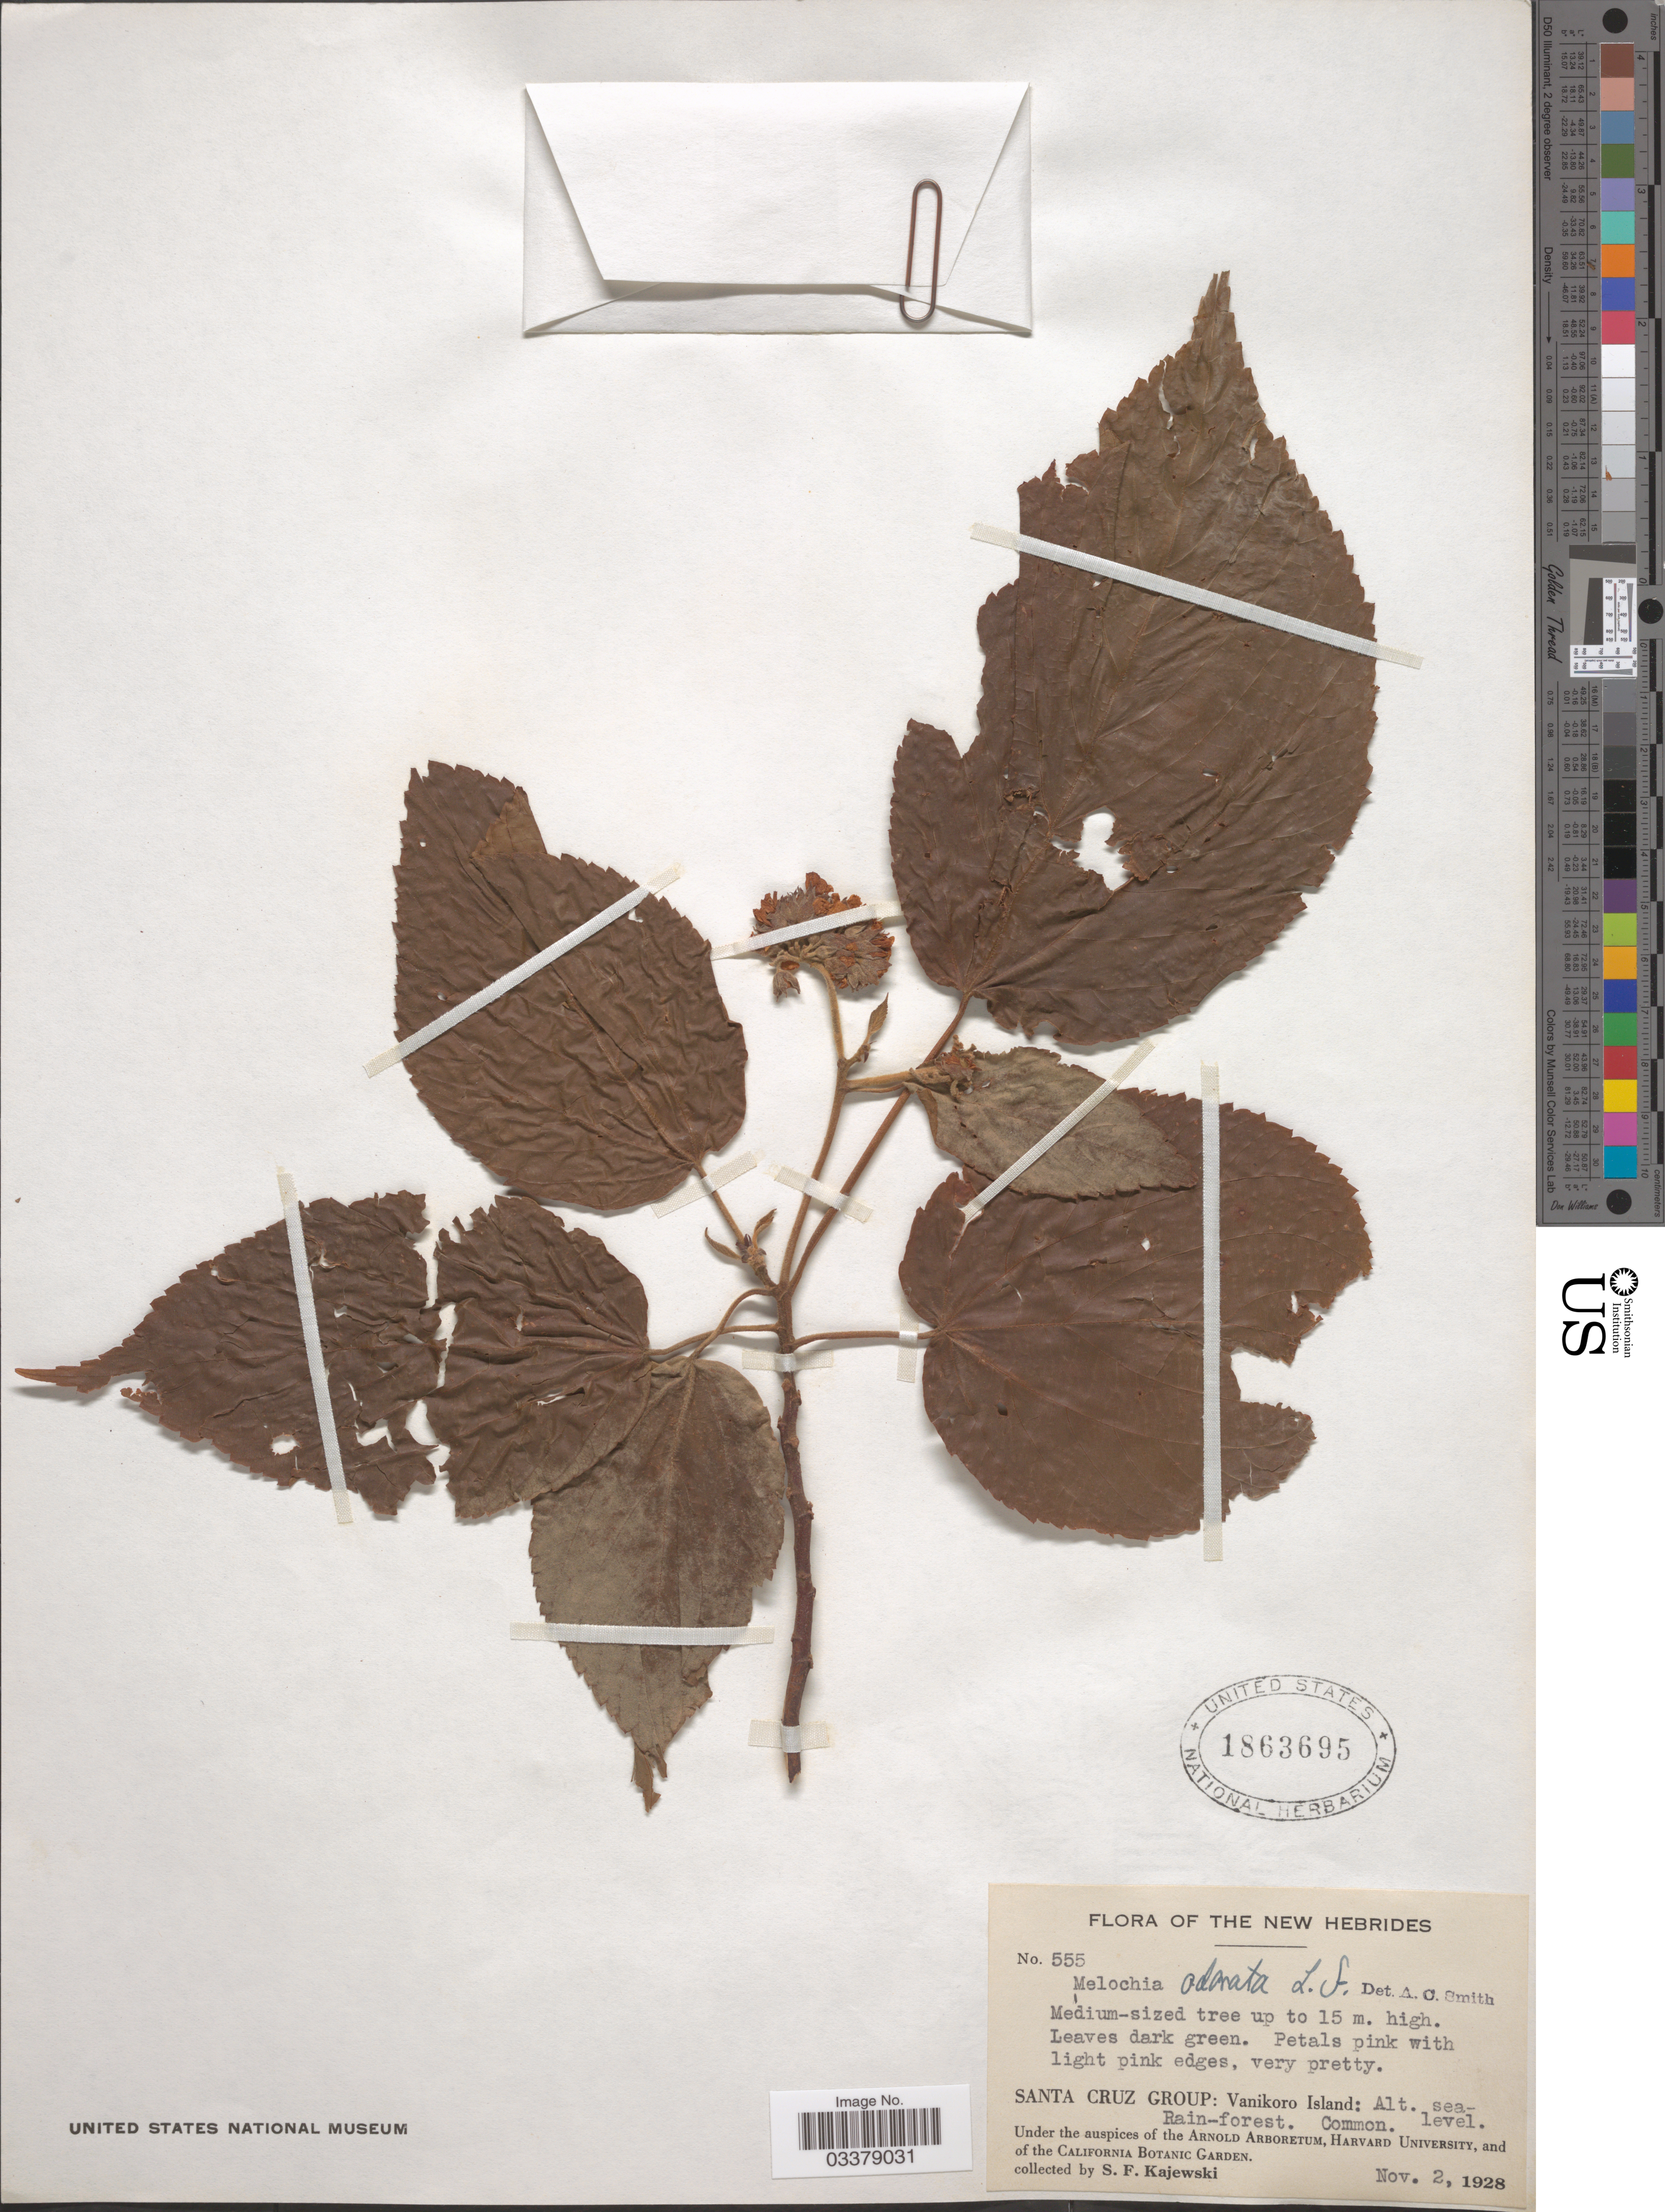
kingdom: Plantae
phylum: Tracheophyta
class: Magnoliopsida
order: Malvales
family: Malvaceae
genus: Melochia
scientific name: Melochia odorata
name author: L. f.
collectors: S. Kajewski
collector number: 555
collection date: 1928-11-02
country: Vanuatu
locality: The New Hebrides. Santa Cruz Group: Vanikoro Island.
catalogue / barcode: US 1863695